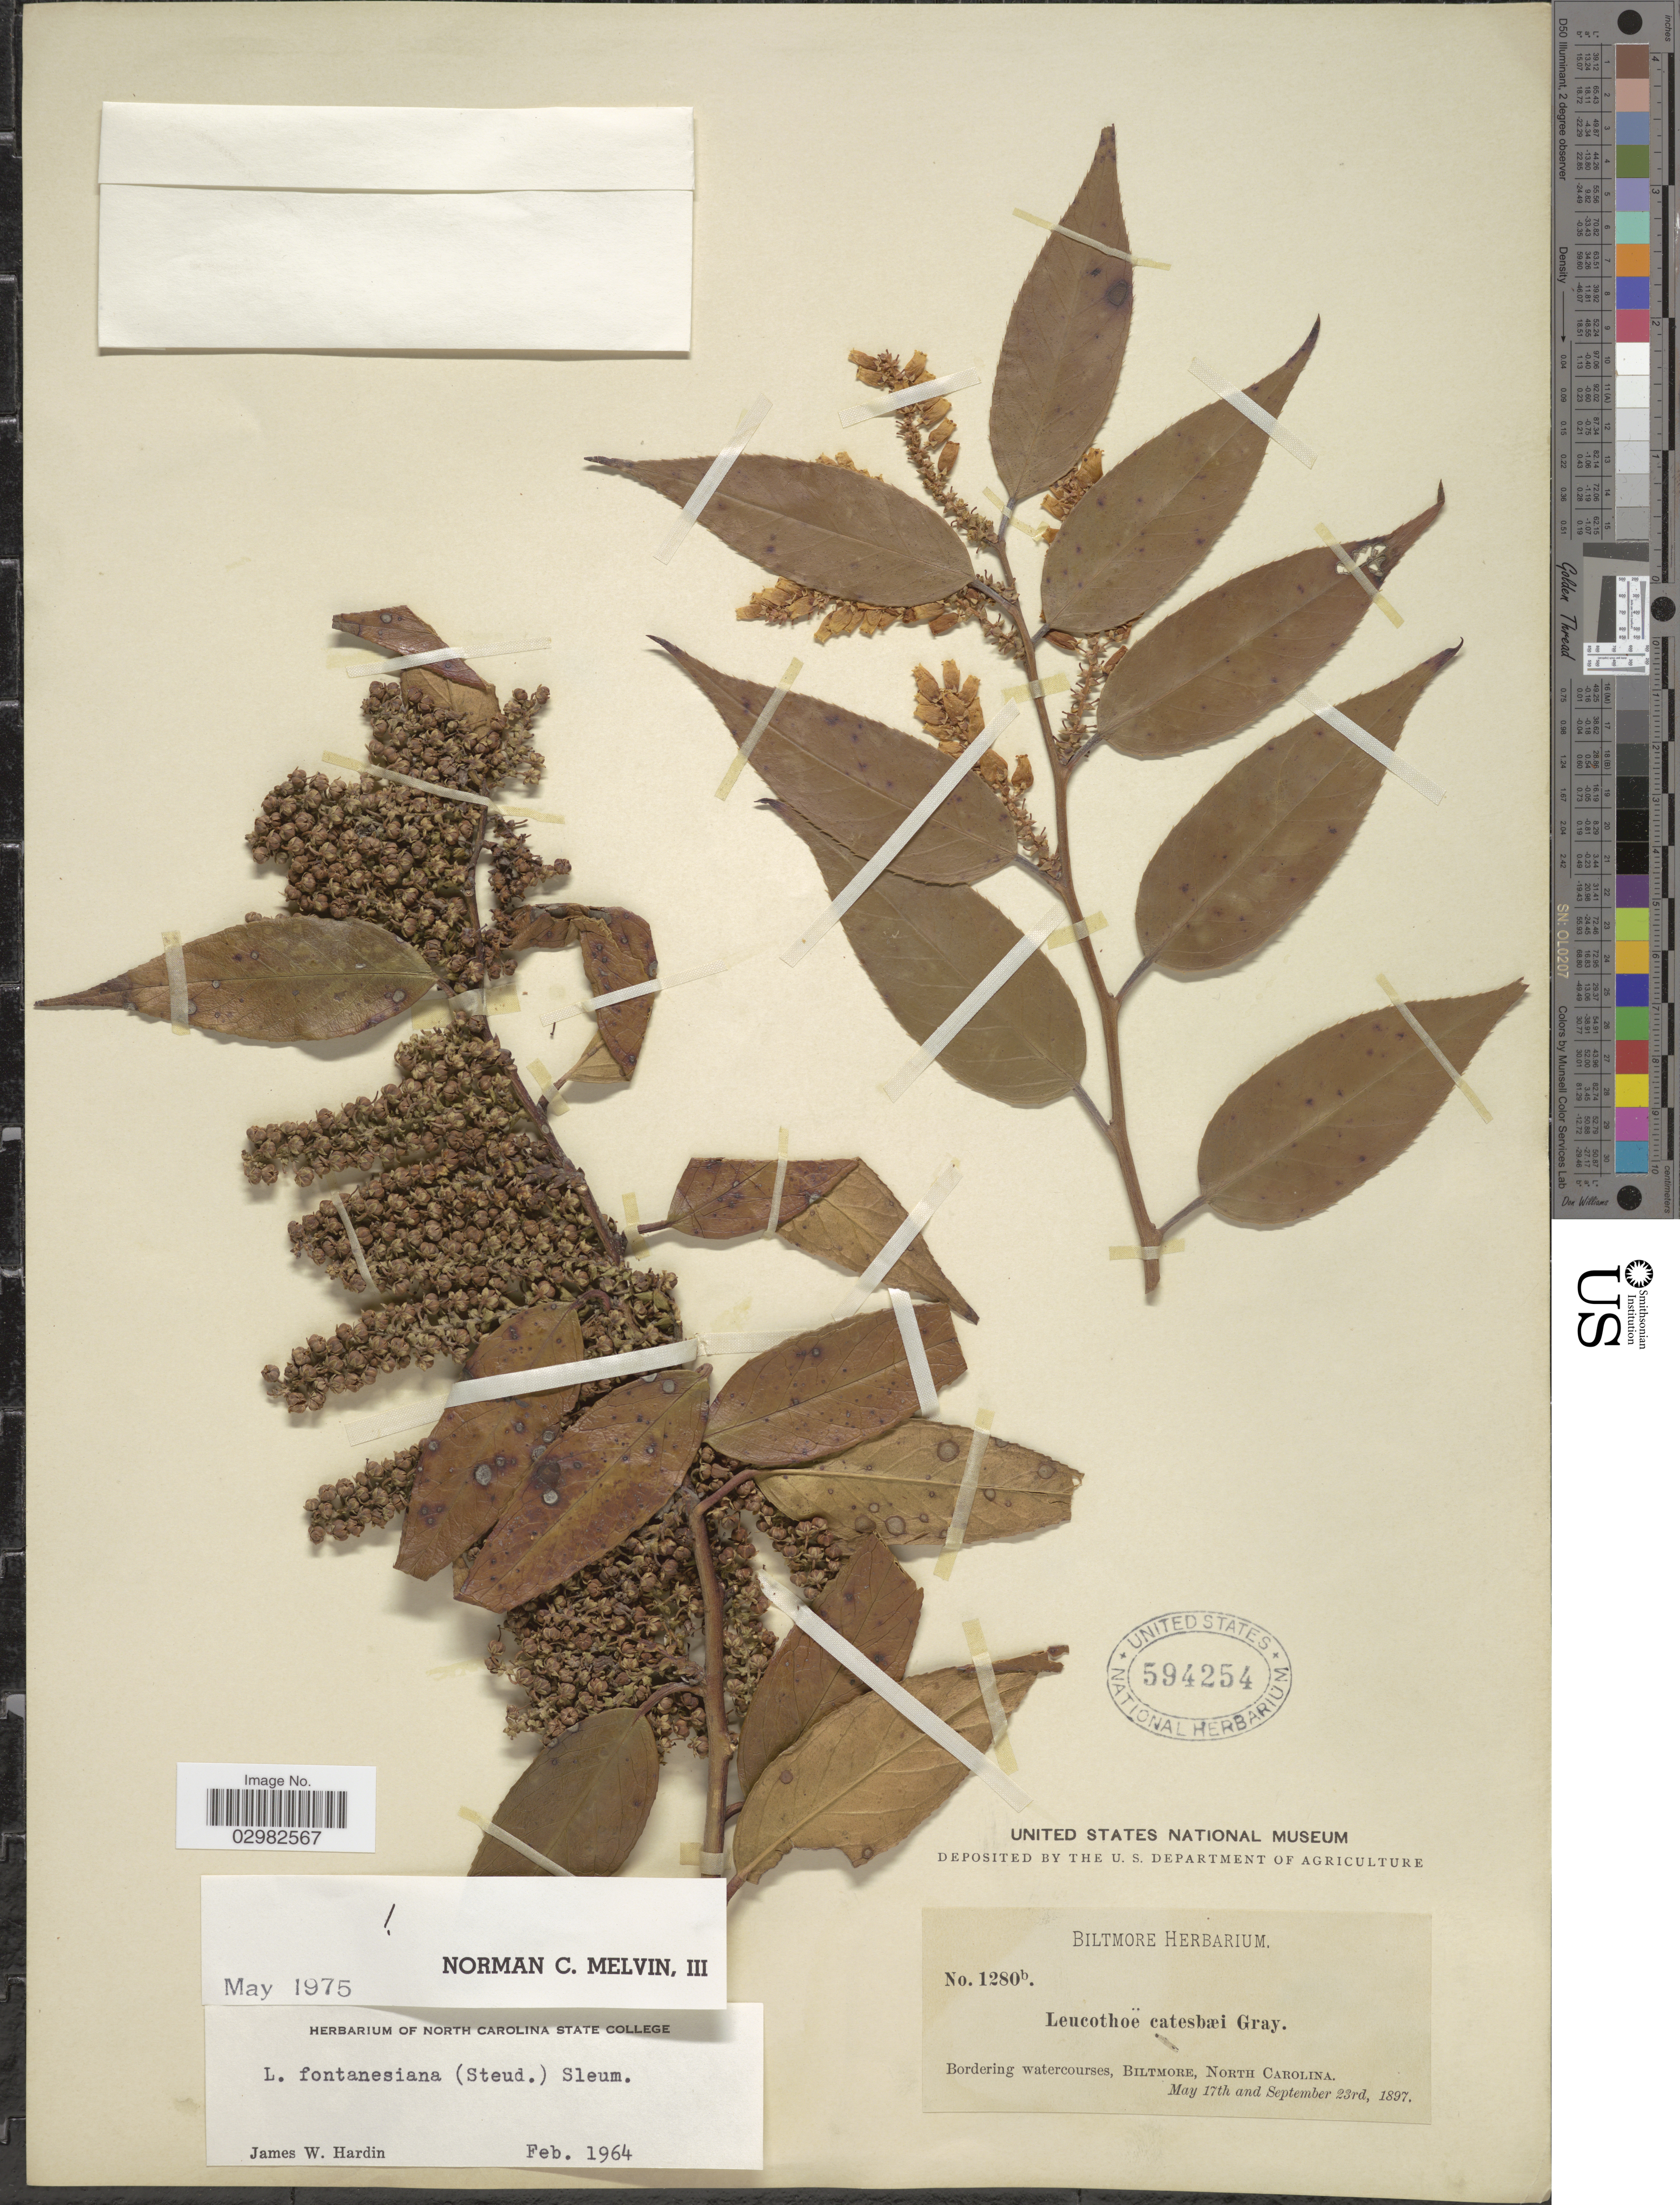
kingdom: Plantae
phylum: Tracheophyta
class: Magnoliopsida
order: Ericales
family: Ericaceae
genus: Leucothoe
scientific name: Leucothoë fontanesiana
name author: (Steud.) Sleumer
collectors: ex herb. Biltmore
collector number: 1280b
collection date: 1897-05-17/1897-09-23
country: United States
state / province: North Carolina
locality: Bordering watercourses, Biltmore.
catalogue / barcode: US 594254